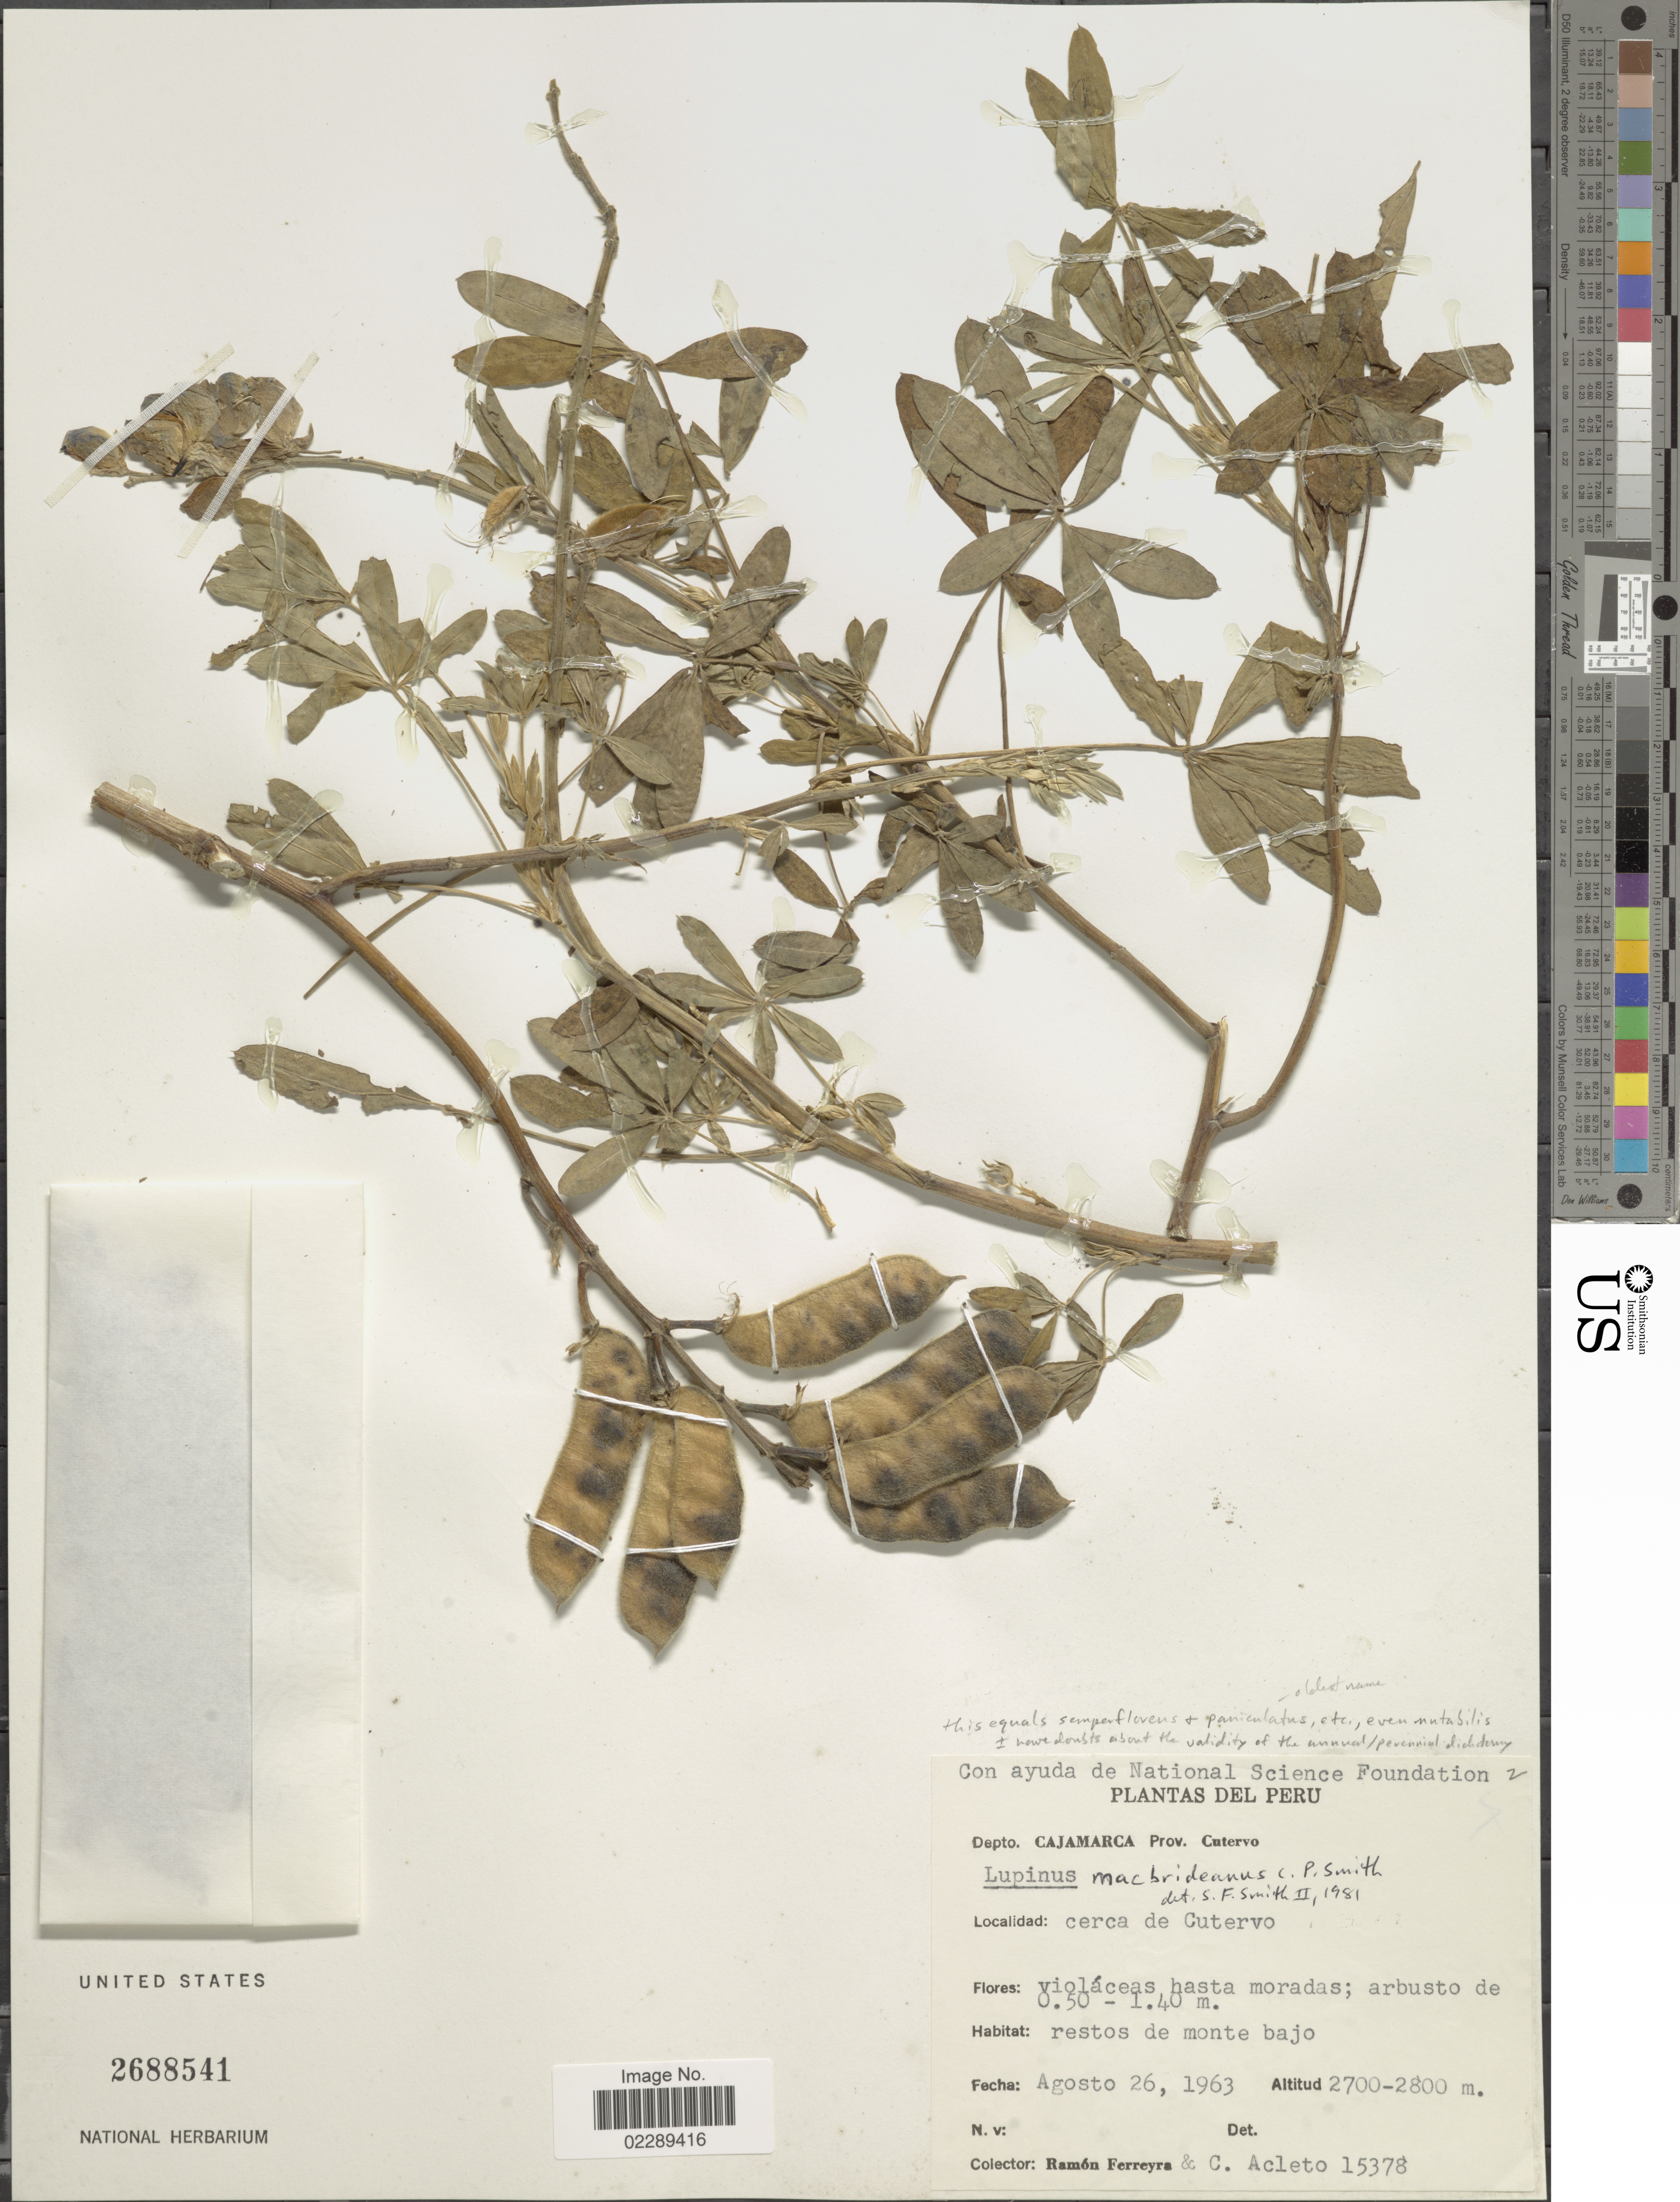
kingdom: Plantae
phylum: Tracheophyta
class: Magnoliopsida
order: Fabales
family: Fabaceae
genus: Lupinus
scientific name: Lupinus macbrideianus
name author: C.P. Sm.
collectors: R. A. Ferreyra & C. Acleto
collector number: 15378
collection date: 1963-08-26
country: Peru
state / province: Cajamarca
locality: Depto. Cajamarca. Prov. Cutervo. Cerca de Cutervo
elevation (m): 2700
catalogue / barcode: US 2688541